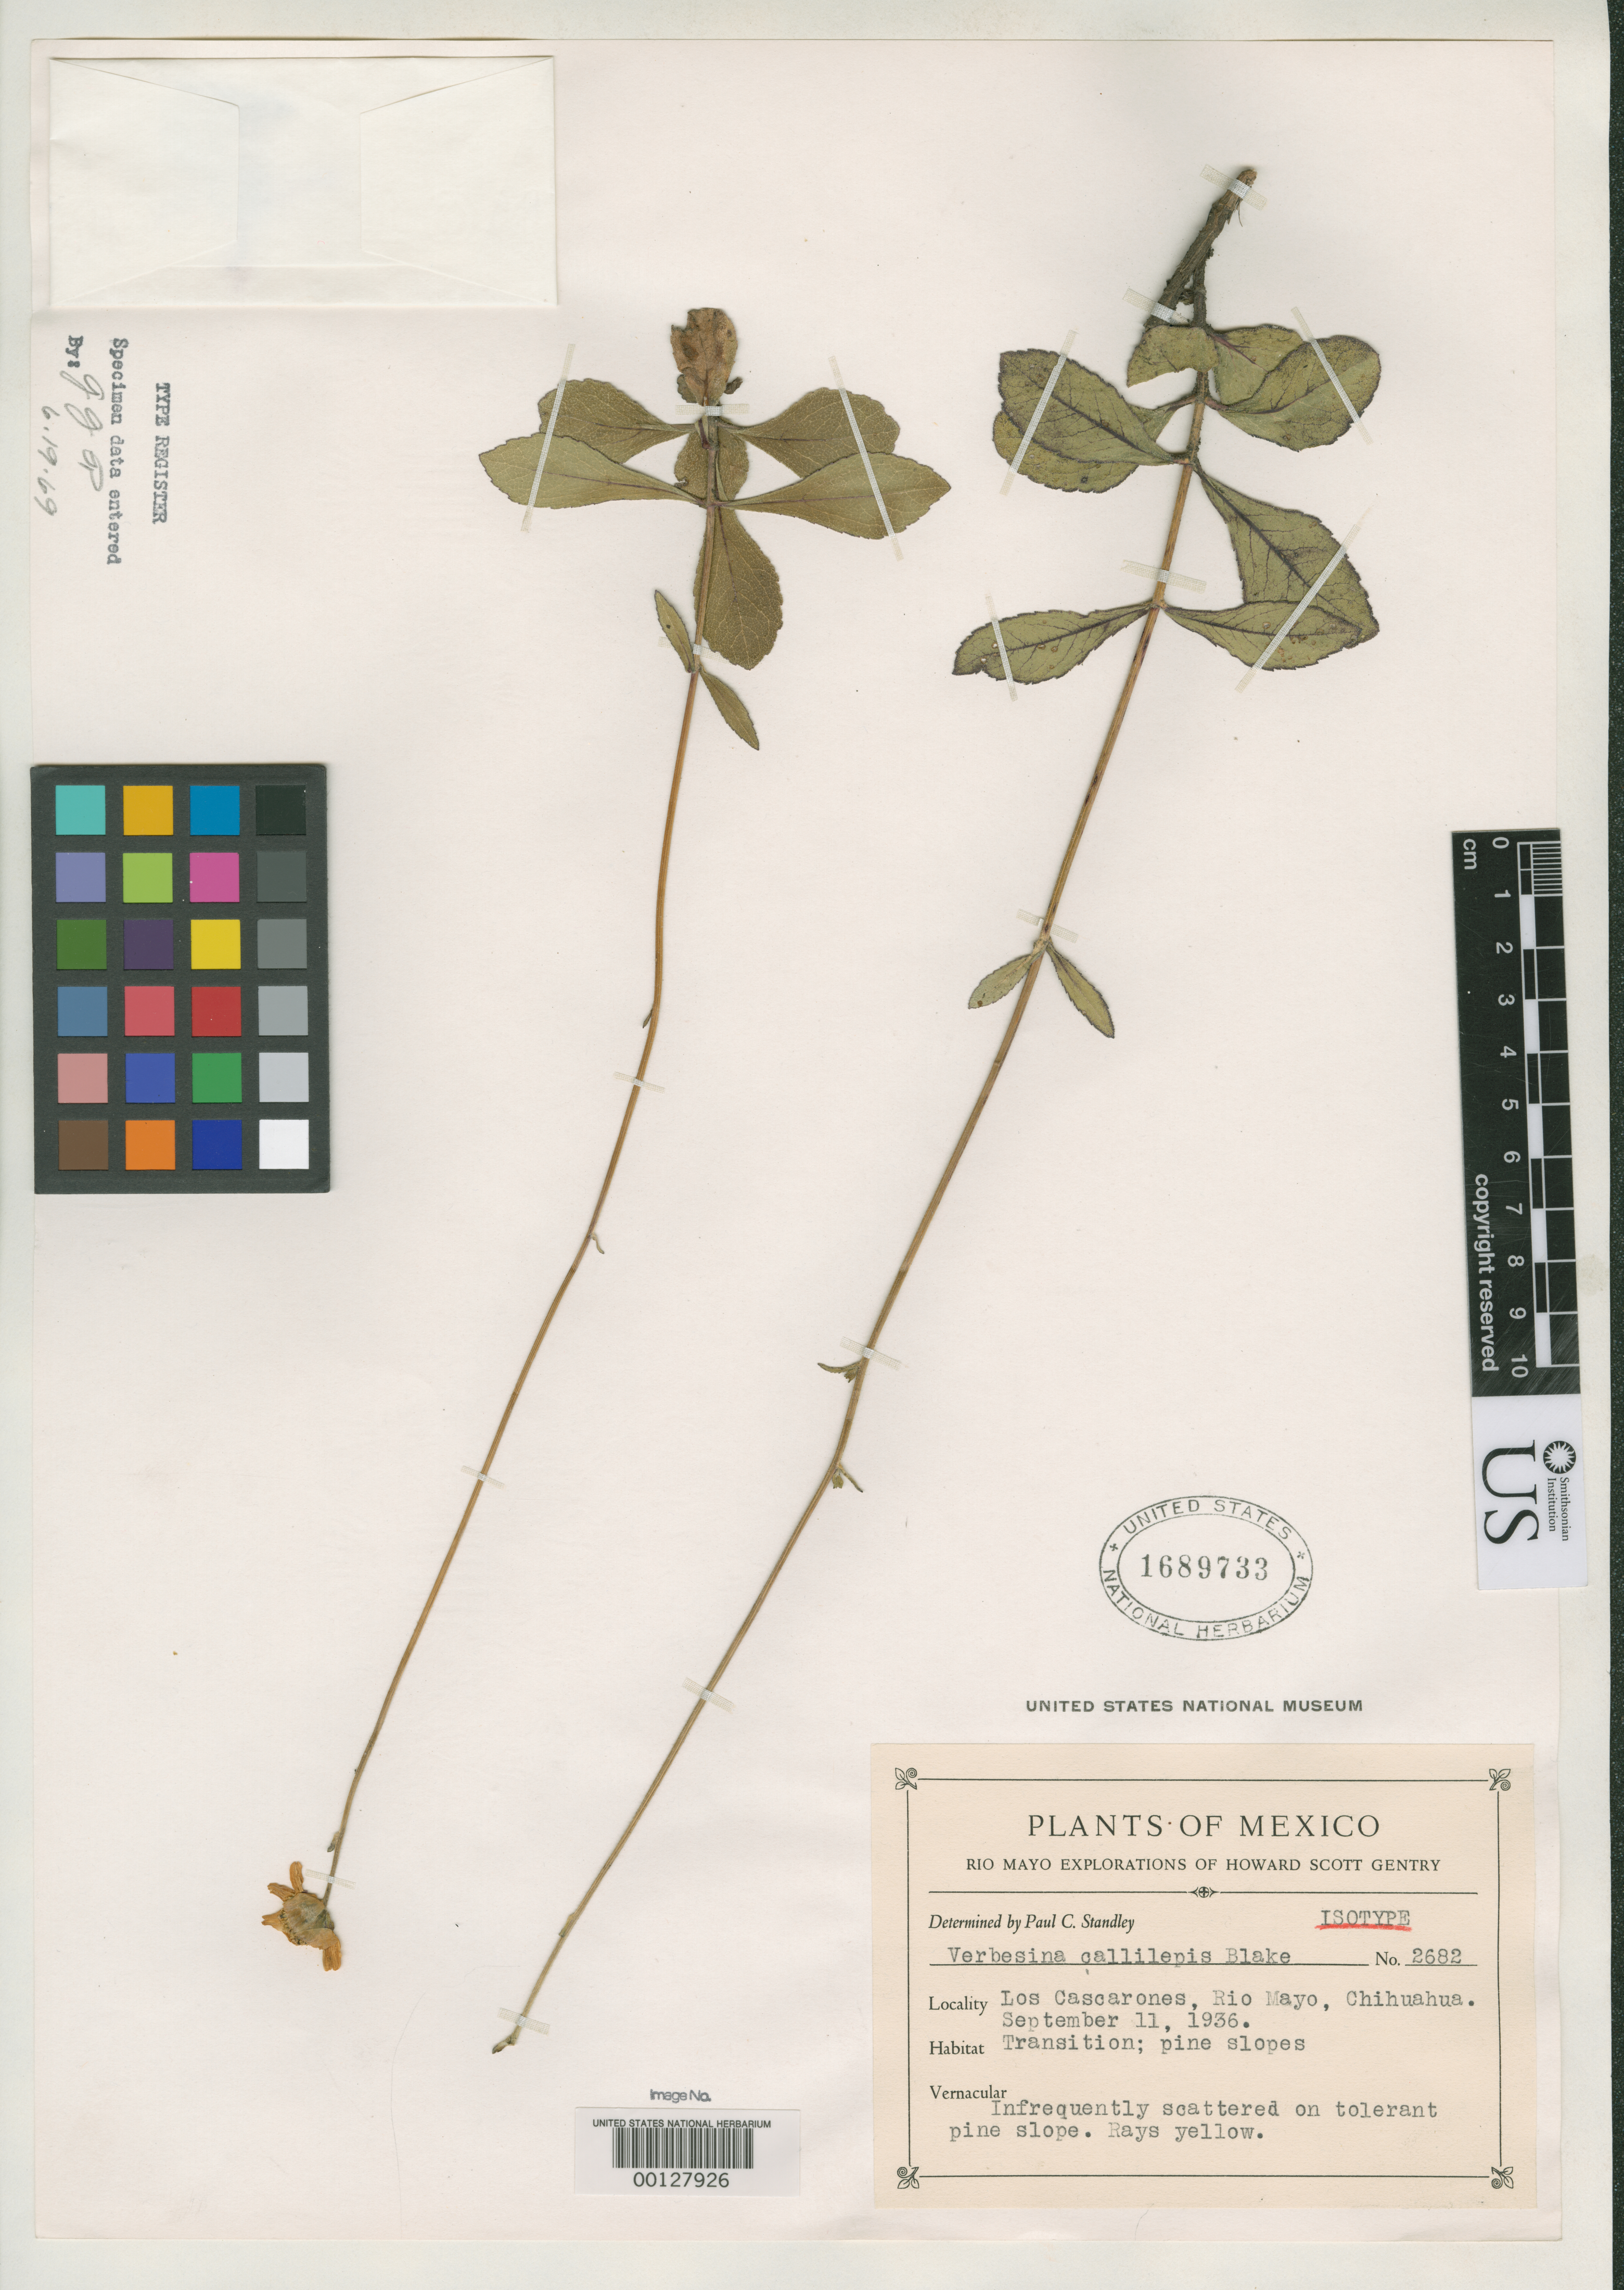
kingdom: Plantae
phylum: Tracheophyta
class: Magnoliopsida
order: Asterales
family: Asteraceae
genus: Verbesina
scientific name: Verbesina callilepis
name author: S.F. Blake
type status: Isotype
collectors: H. S. Gentry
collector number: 2682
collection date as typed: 11 Sep 1936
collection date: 1936-09-11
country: Mexico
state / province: Chihuahua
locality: Los Cascarones, Rio Mayo.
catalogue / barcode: US 1689733